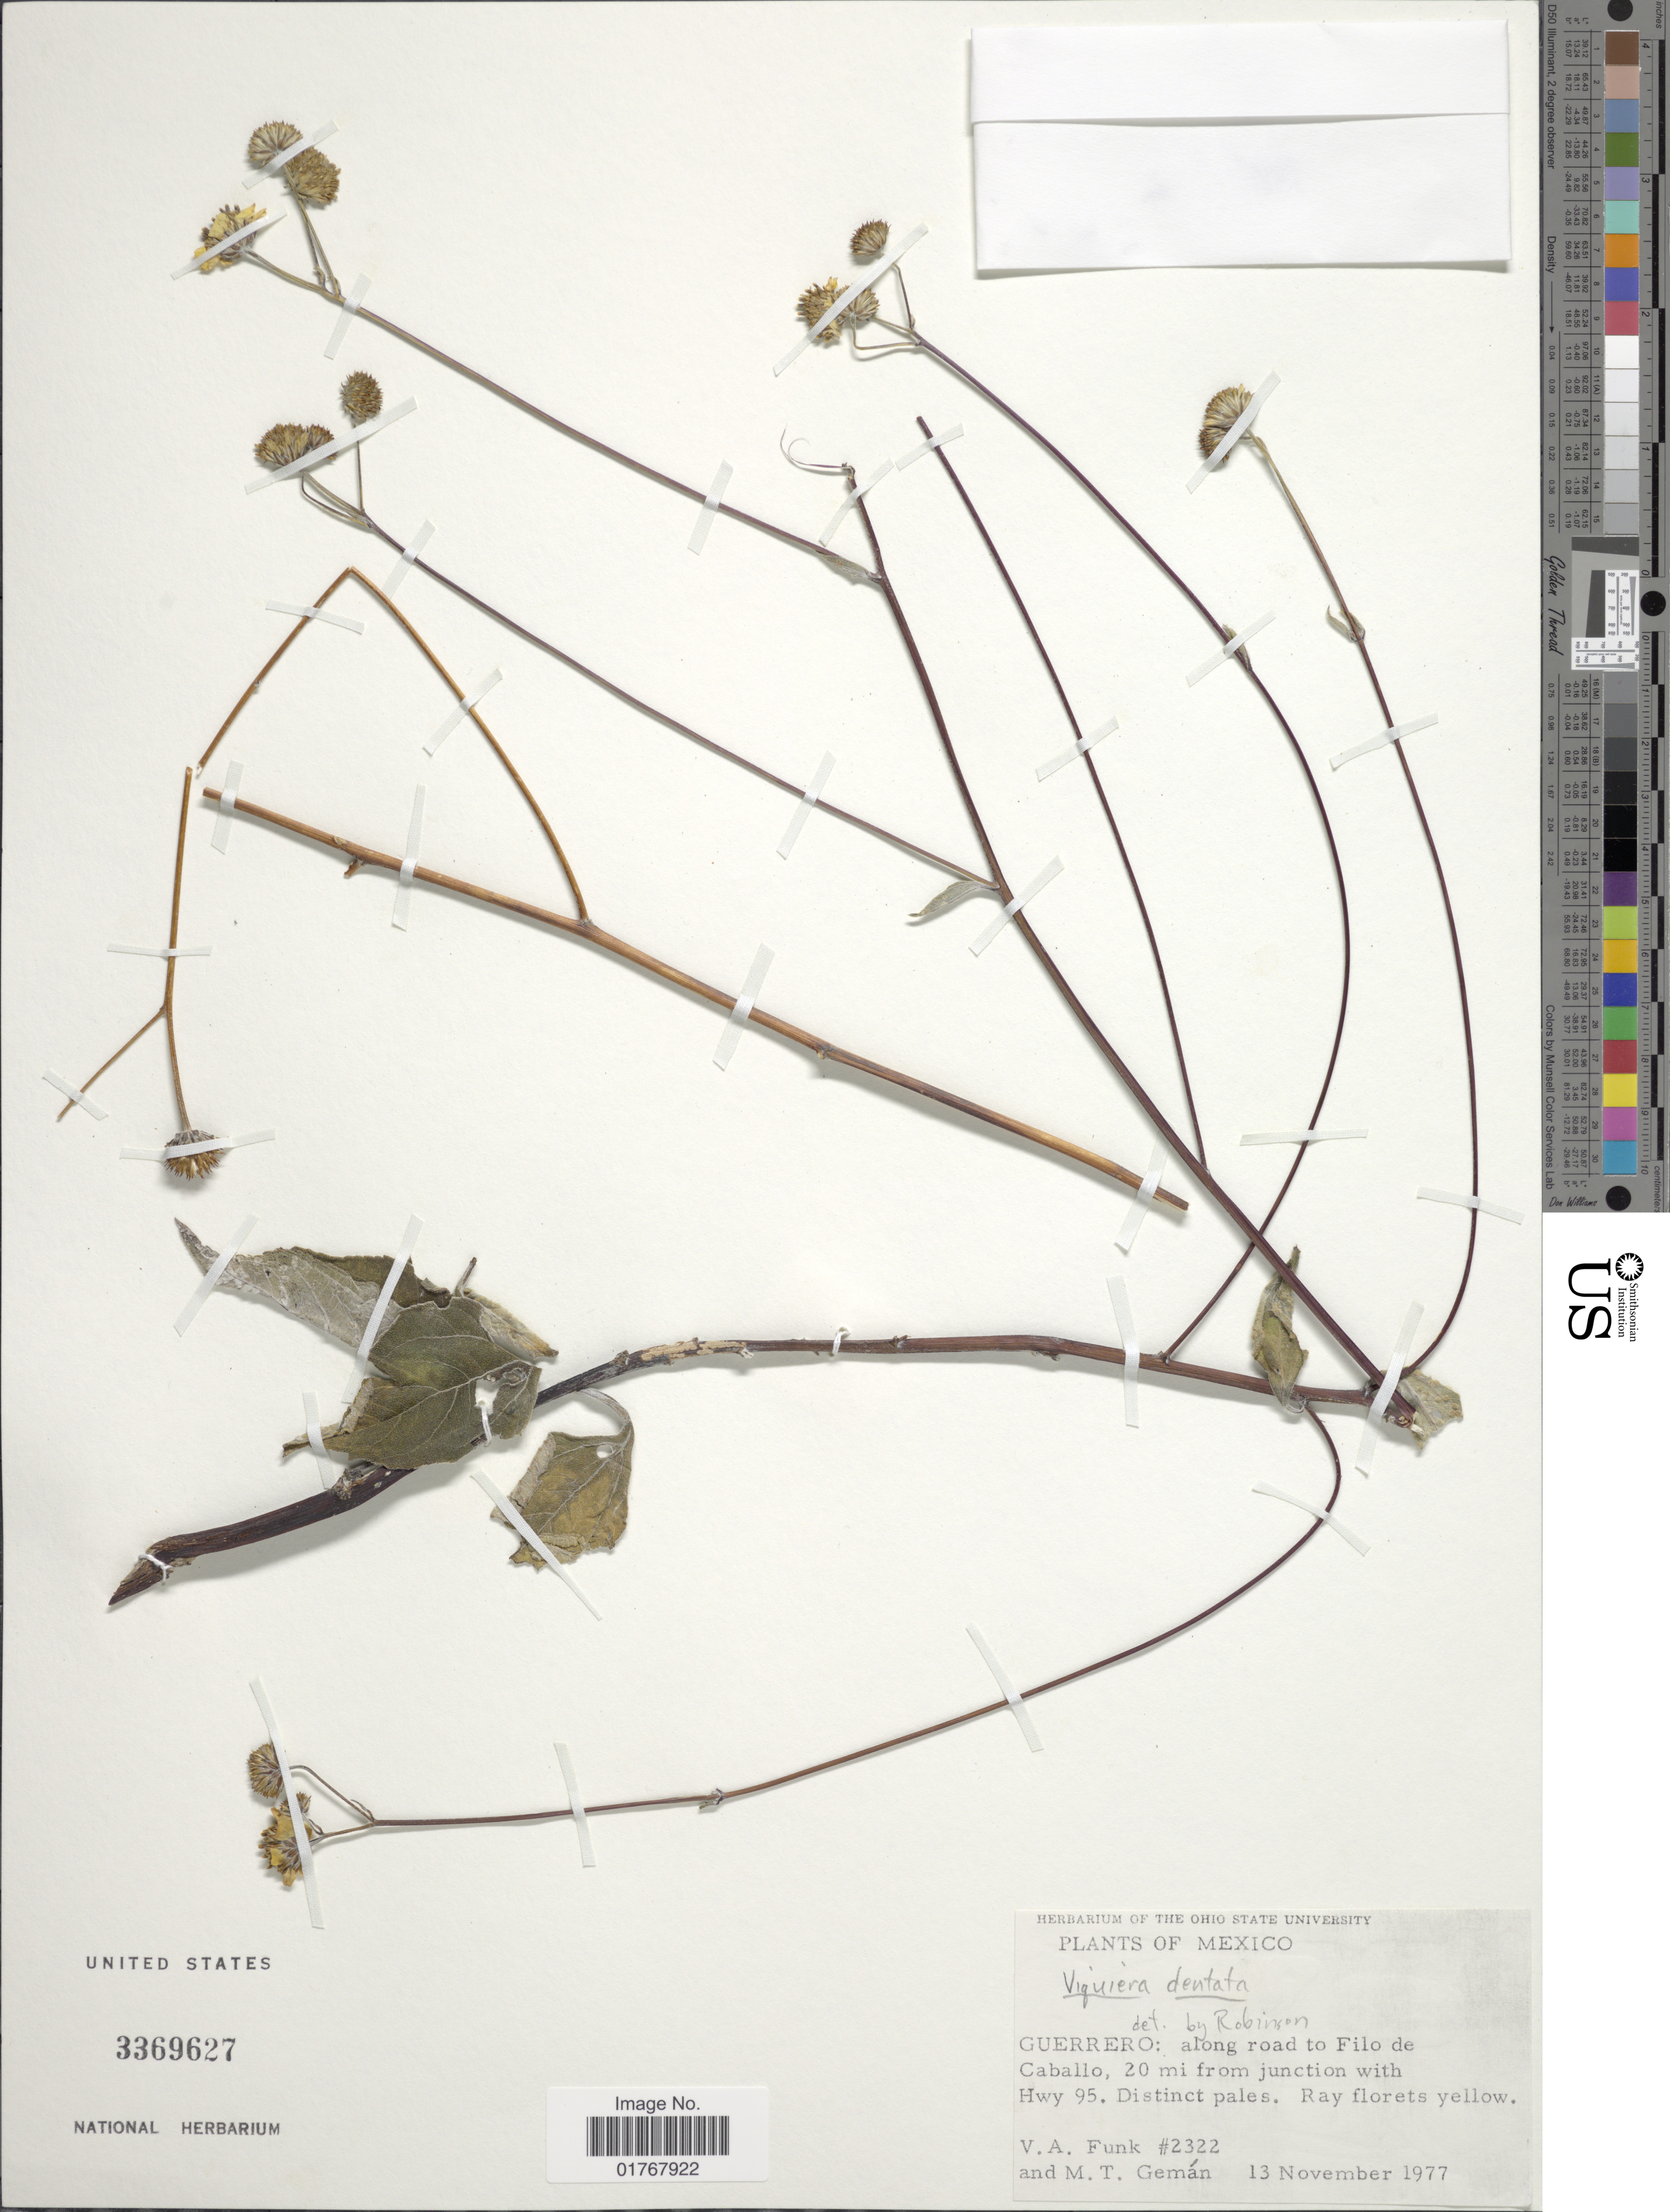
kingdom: Plantae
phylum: Tracheophyta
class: Magnoliopsida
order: Asterales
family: Asteraceae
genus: Viguiera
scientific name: Viguiera dentata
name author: (Cav.) Spreng.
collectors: V. Funk & M. Gemán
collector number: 2322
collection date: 1977-11-13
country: Mexico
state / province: Guerrero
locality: Along road to Filo de Caballo, 20 mi from junction with Hwy 95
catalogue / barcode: US 3369627